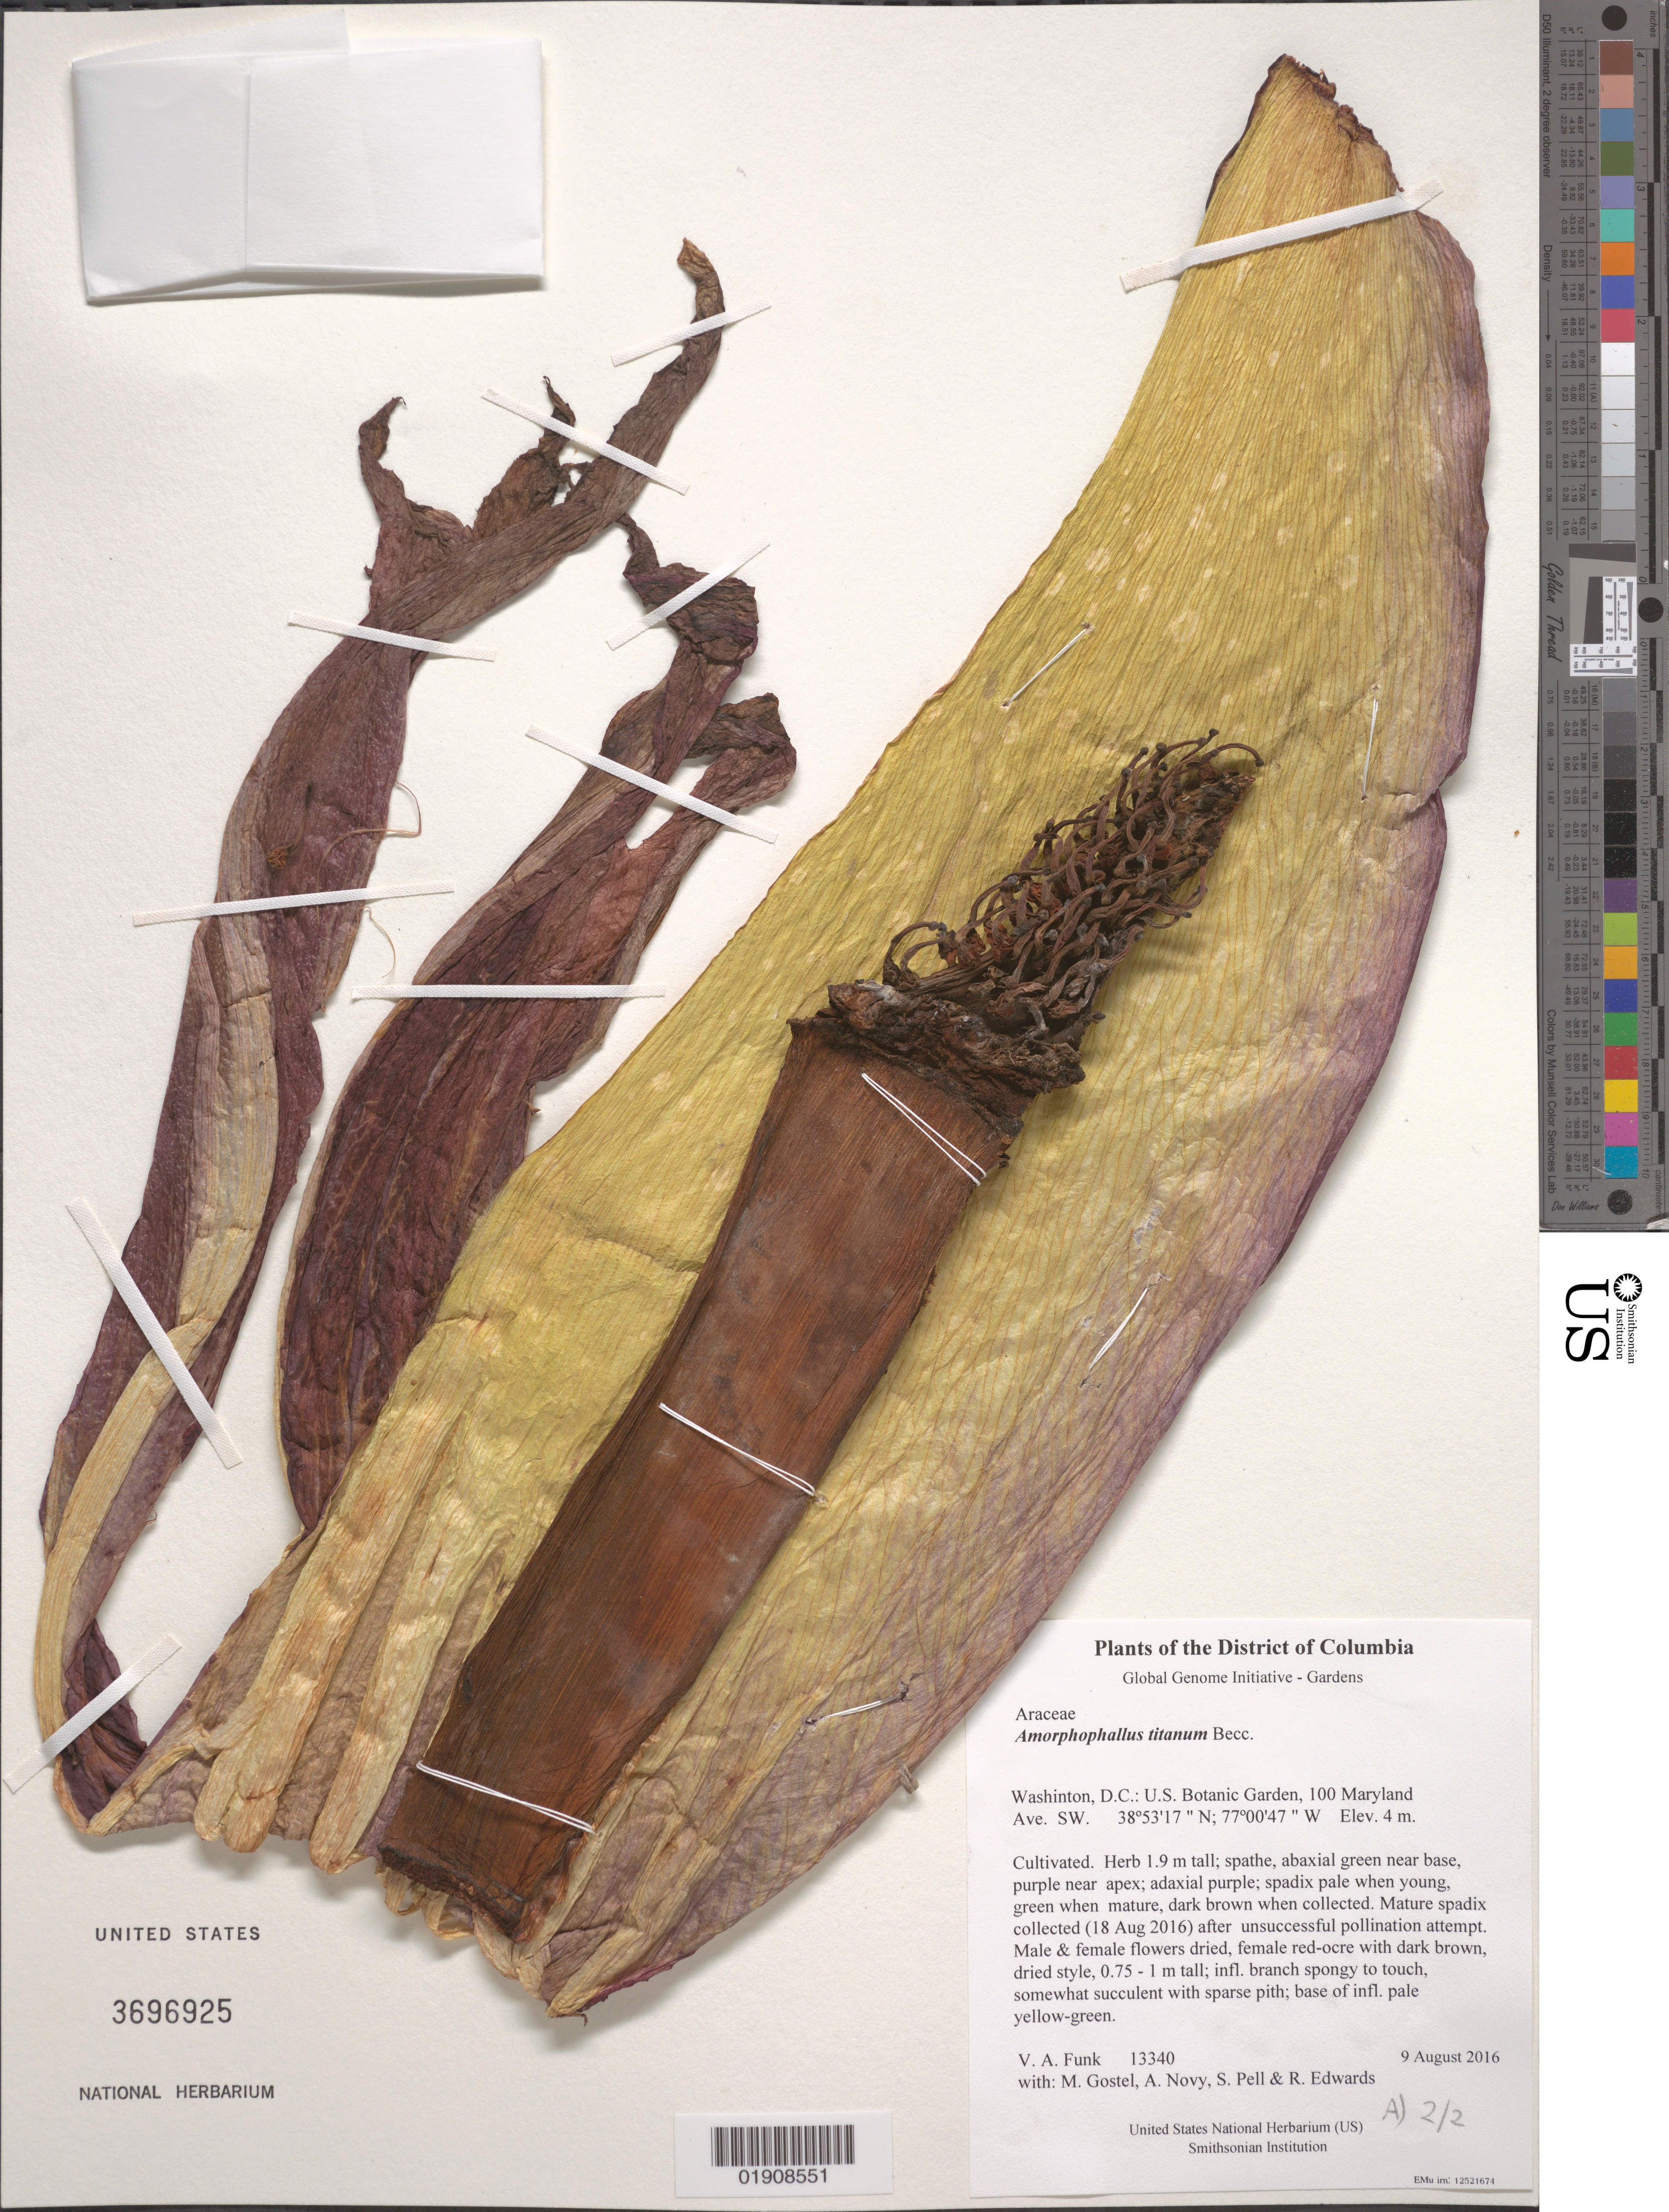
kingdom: Plantae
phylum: Tracheophyta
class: Liliopsida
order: Alismatales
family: Araceae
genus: Amorphophallus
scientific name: Amorphophallus titanum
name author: Becc.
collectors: M. R. Gostel, A. Novy, S. Pell & R.D. Edwards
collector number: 13340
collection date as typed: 9 August 2016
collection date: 2016-08-09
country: United States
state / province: District of Columbia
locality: U.S. Botanic Garden, 100 Maryland Ave. SW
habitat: Cultivated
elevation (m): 4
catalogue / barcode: US 3696925